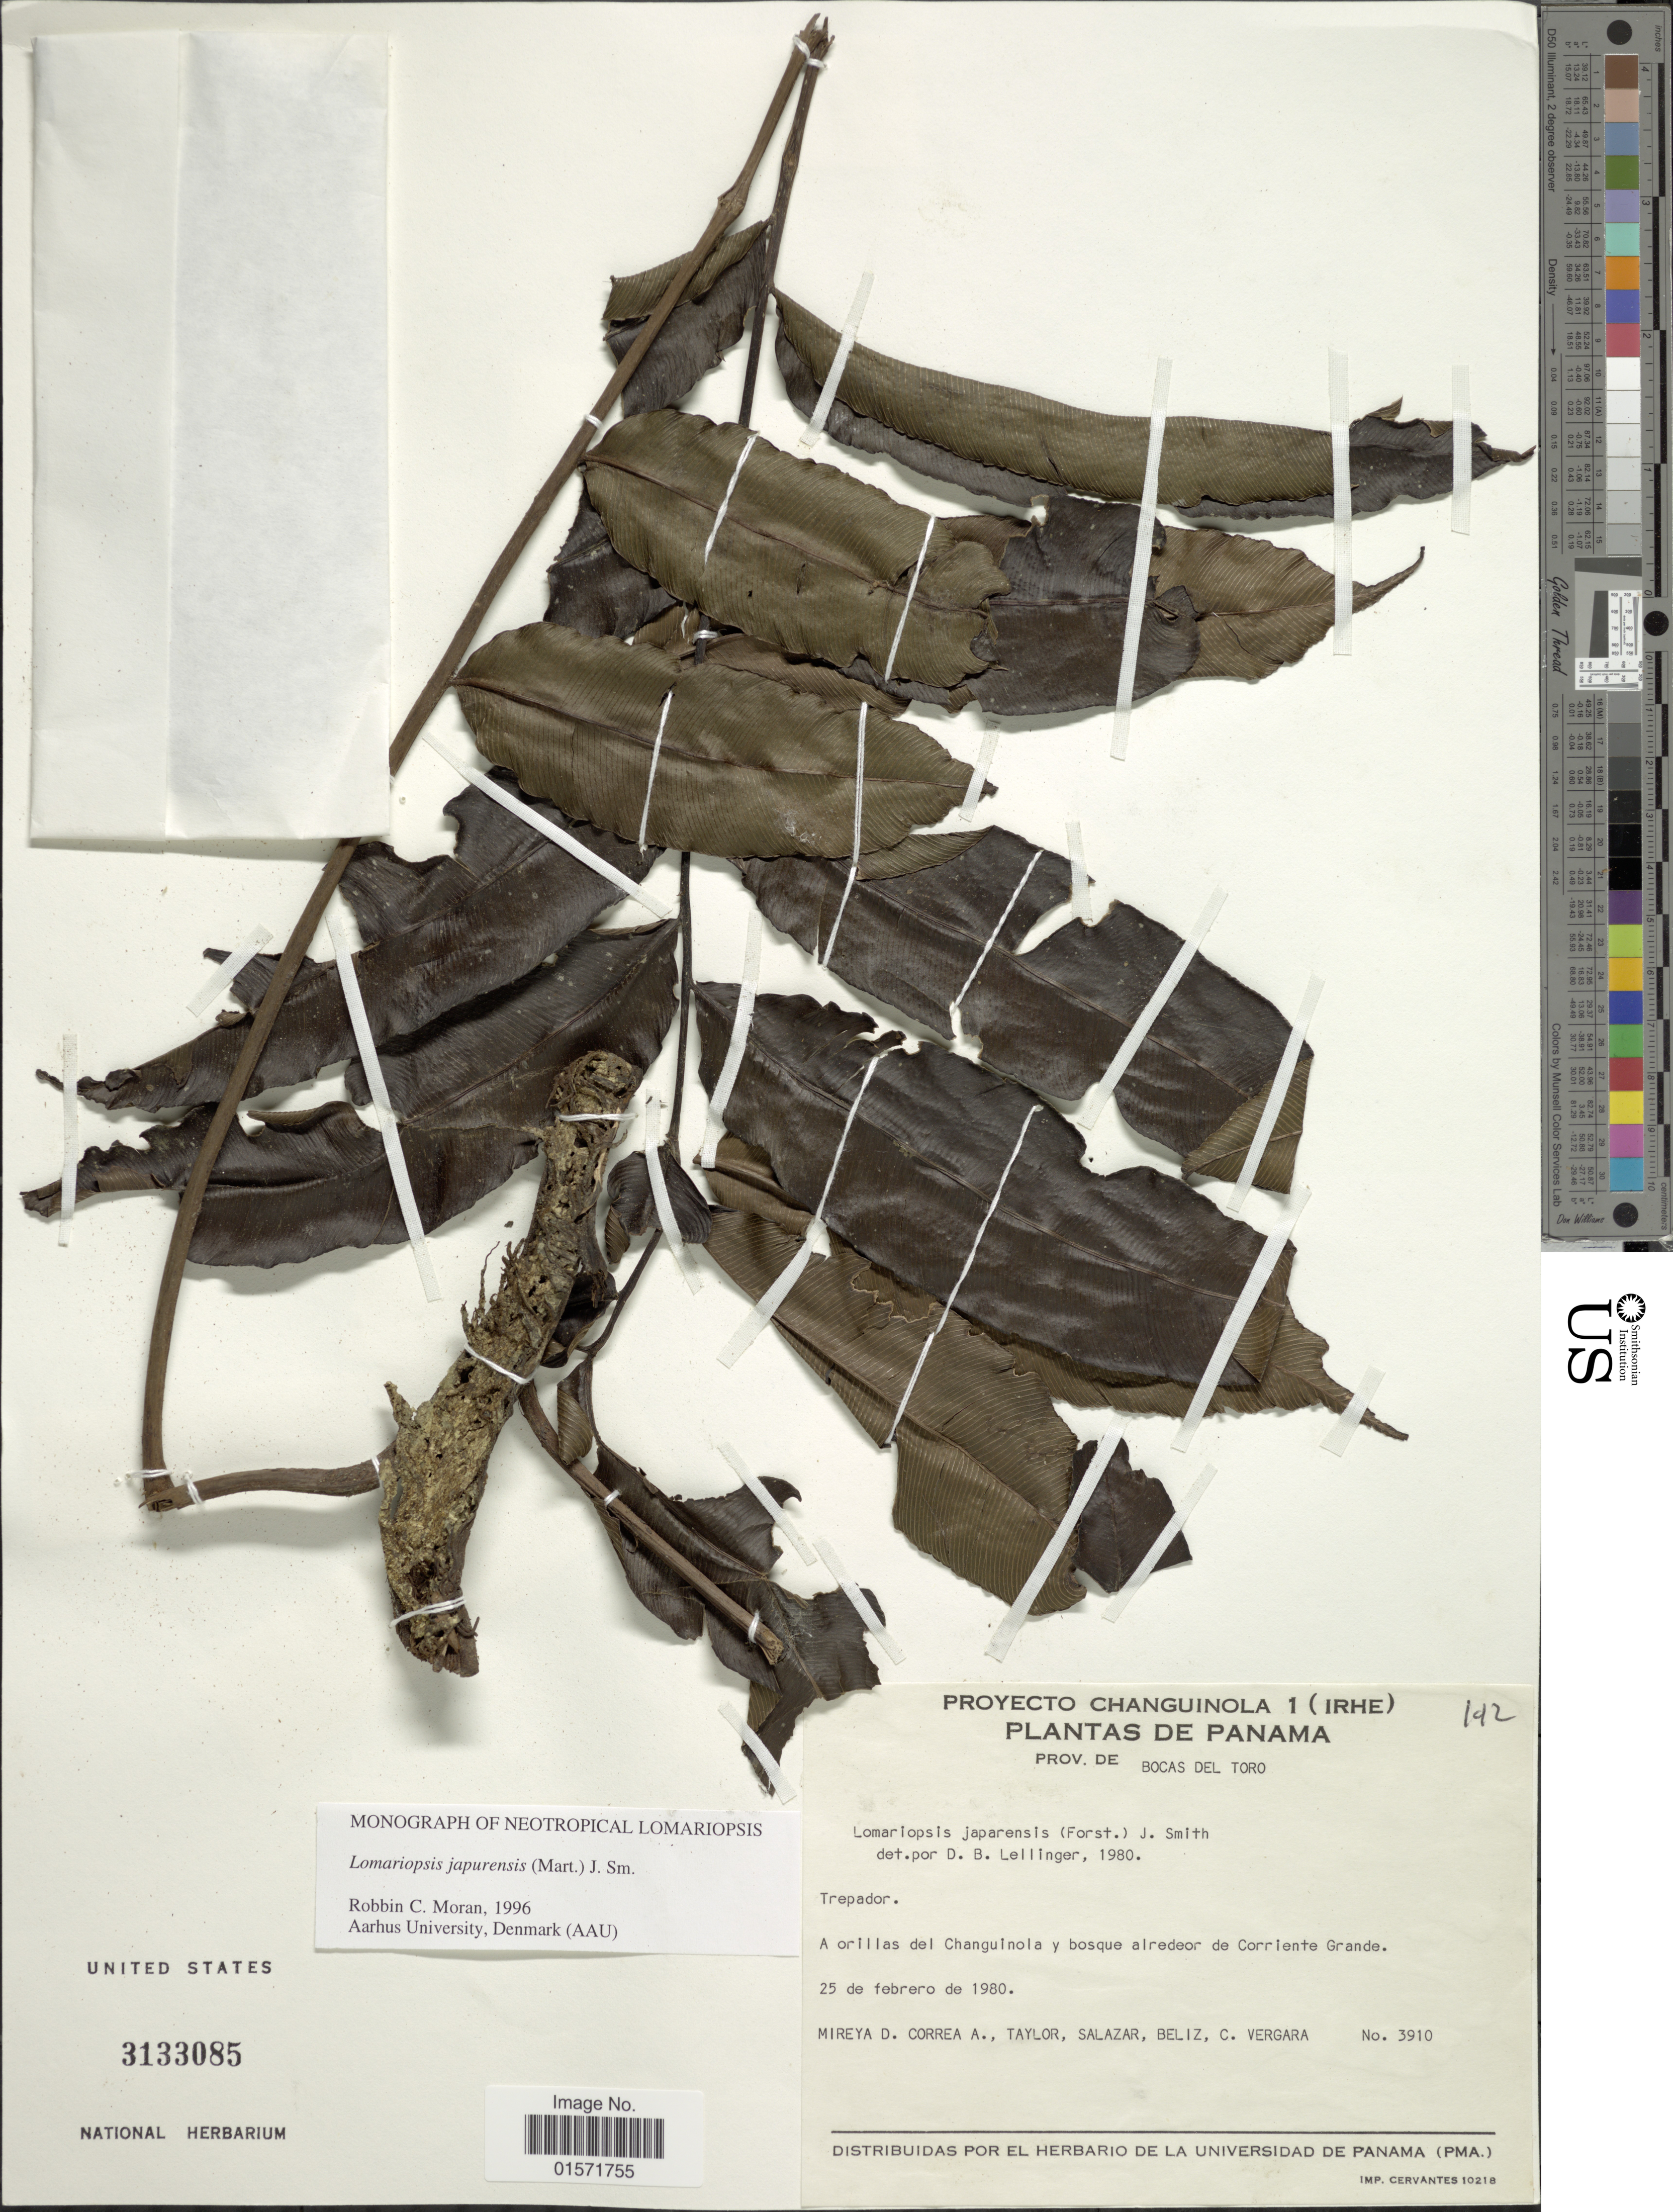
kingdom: Plantae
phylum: Tracheophyta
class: Polypodiopsida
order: Polypodiales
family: Lomariopsidaceae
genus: Lomariopsis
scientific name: Lomariopsis japurensis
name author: (Mart.) J. Sm.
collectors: M. D. Corrêa-A., -- Taylor, -. Salazar, Beliz & C. Vergara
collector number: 3910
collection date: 1980-02-25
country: Panama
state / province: Bocas del Toro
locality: A orillas del Changuinola y bosque alredeor de Corriente Grande, Proyecto Changuinola 1 (Irhe)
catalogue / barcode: US 3133085